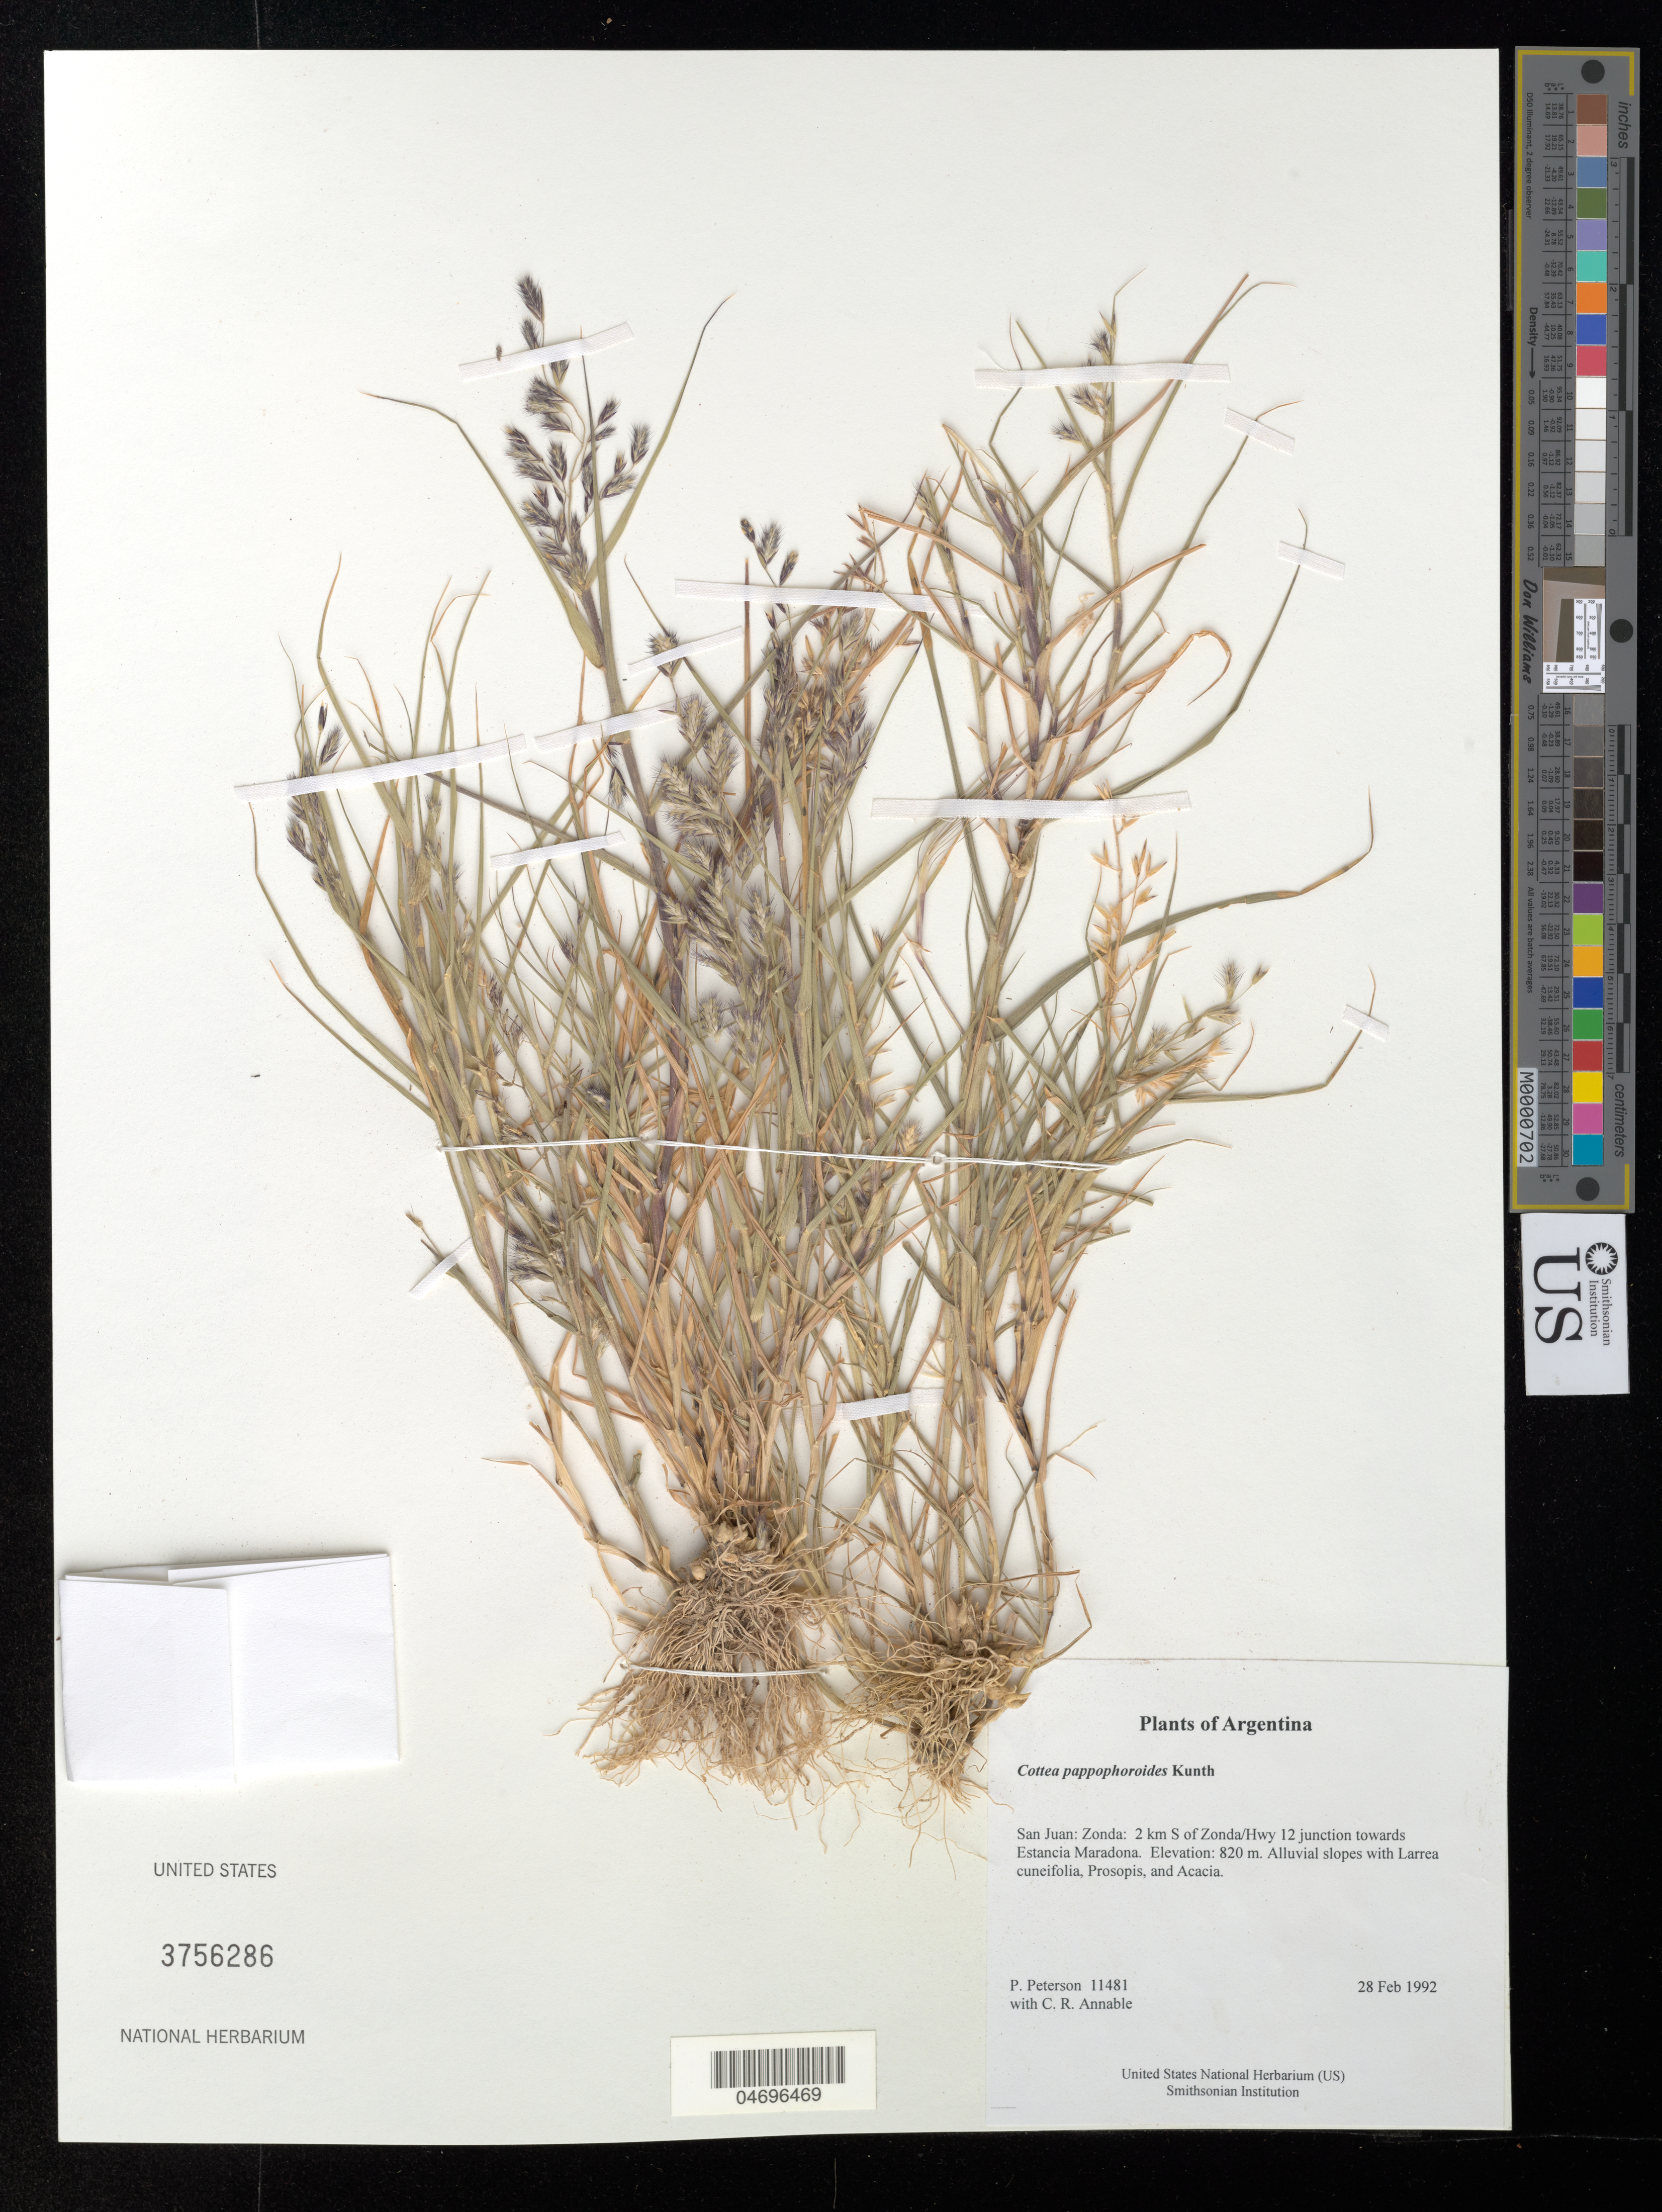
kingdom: Plantae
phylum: Tracheophyta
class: Liliopsida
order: Poales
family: Poaceae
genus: Cottea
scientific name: Cottea pappophoroides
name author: Kunth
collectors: P. M. Peterson & C. R. Annable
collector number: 11481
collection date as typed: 28 Feb 1992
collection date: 1992-02-28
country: Argentina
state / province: San Juan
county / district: Zonda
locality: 2 km S of Zonda/Hwy 12 junction towards Estancia Maradona.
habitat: Alluvial slopes with Larrea cuneifolia, Prosopis, and Acacia.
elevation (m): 820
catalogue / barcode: US 3756286